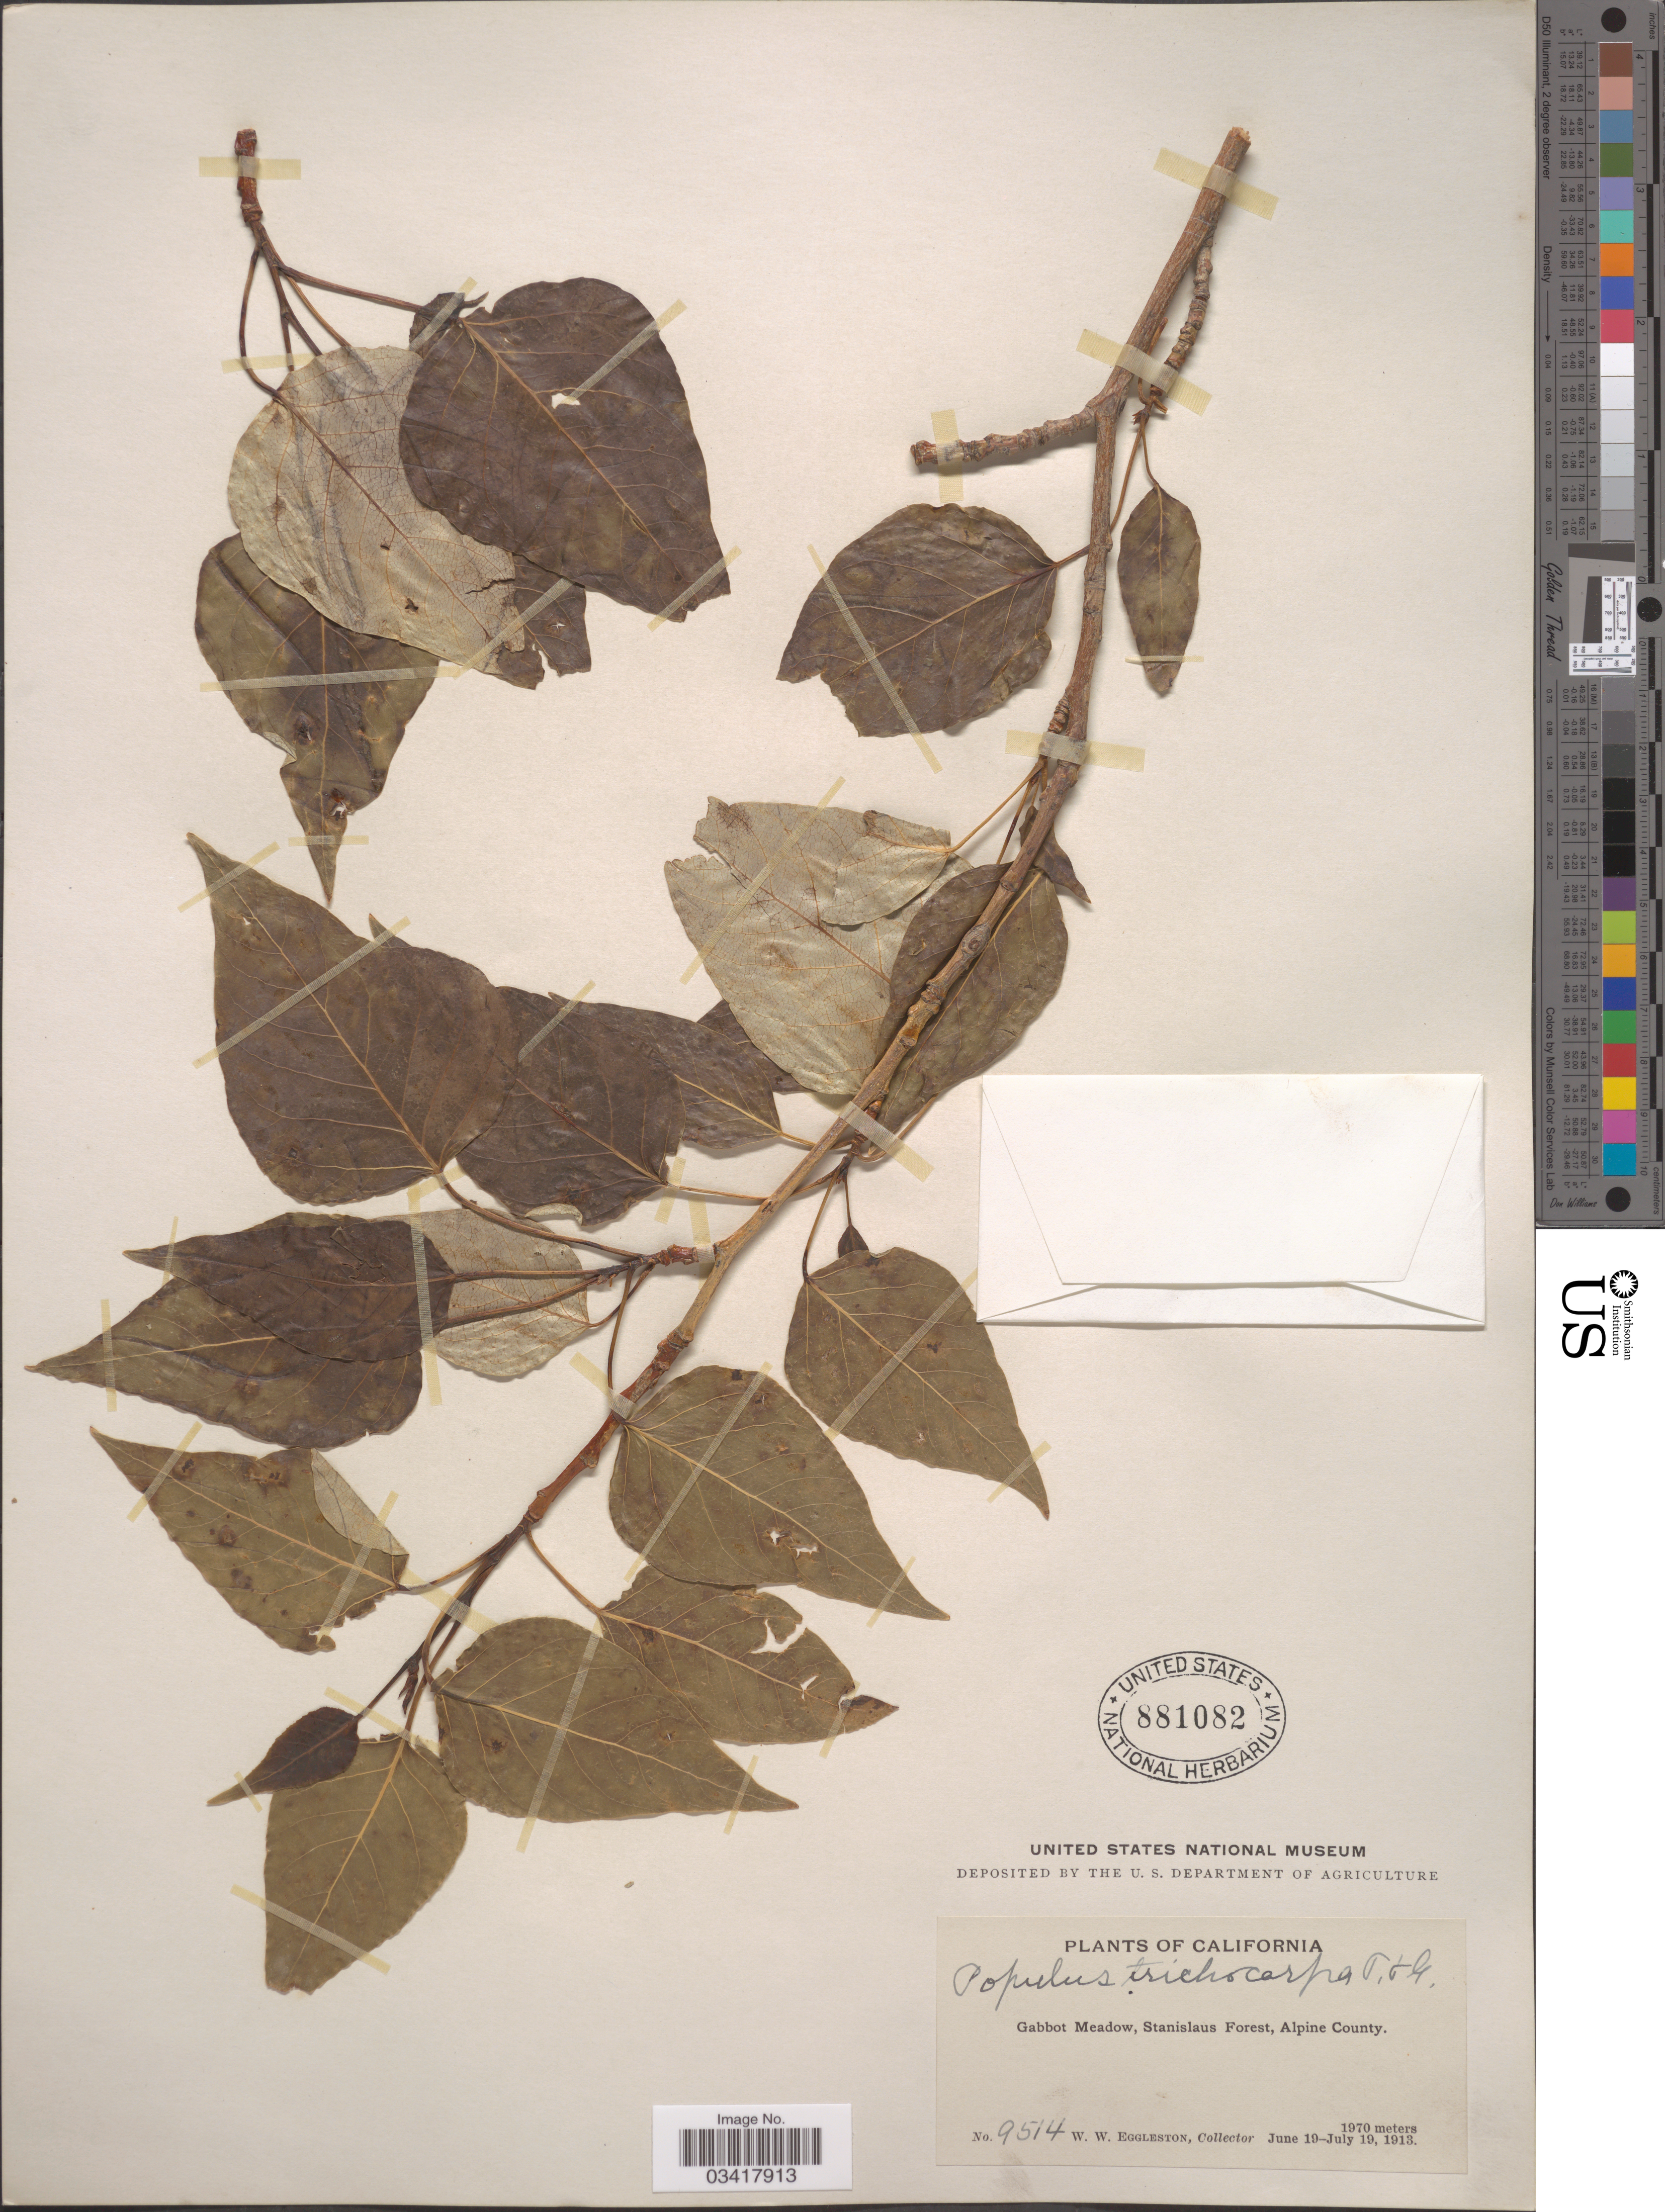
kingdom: Plantae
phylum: Tracheophyta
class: Magnoliopsida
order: Malpighiales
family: Salicaceae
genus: Populus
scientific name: Populus trichocarpa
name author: Torr. & A. Gray ex W. Hook.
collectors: W. W. Eggleston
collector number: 9514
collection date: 1913-06-19/1913-07-19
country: United States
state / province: California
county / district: Alpine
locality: Gabbot Meadow, Stanislaus Forest, Alpine County.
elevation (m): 1970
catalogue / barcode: US 881082